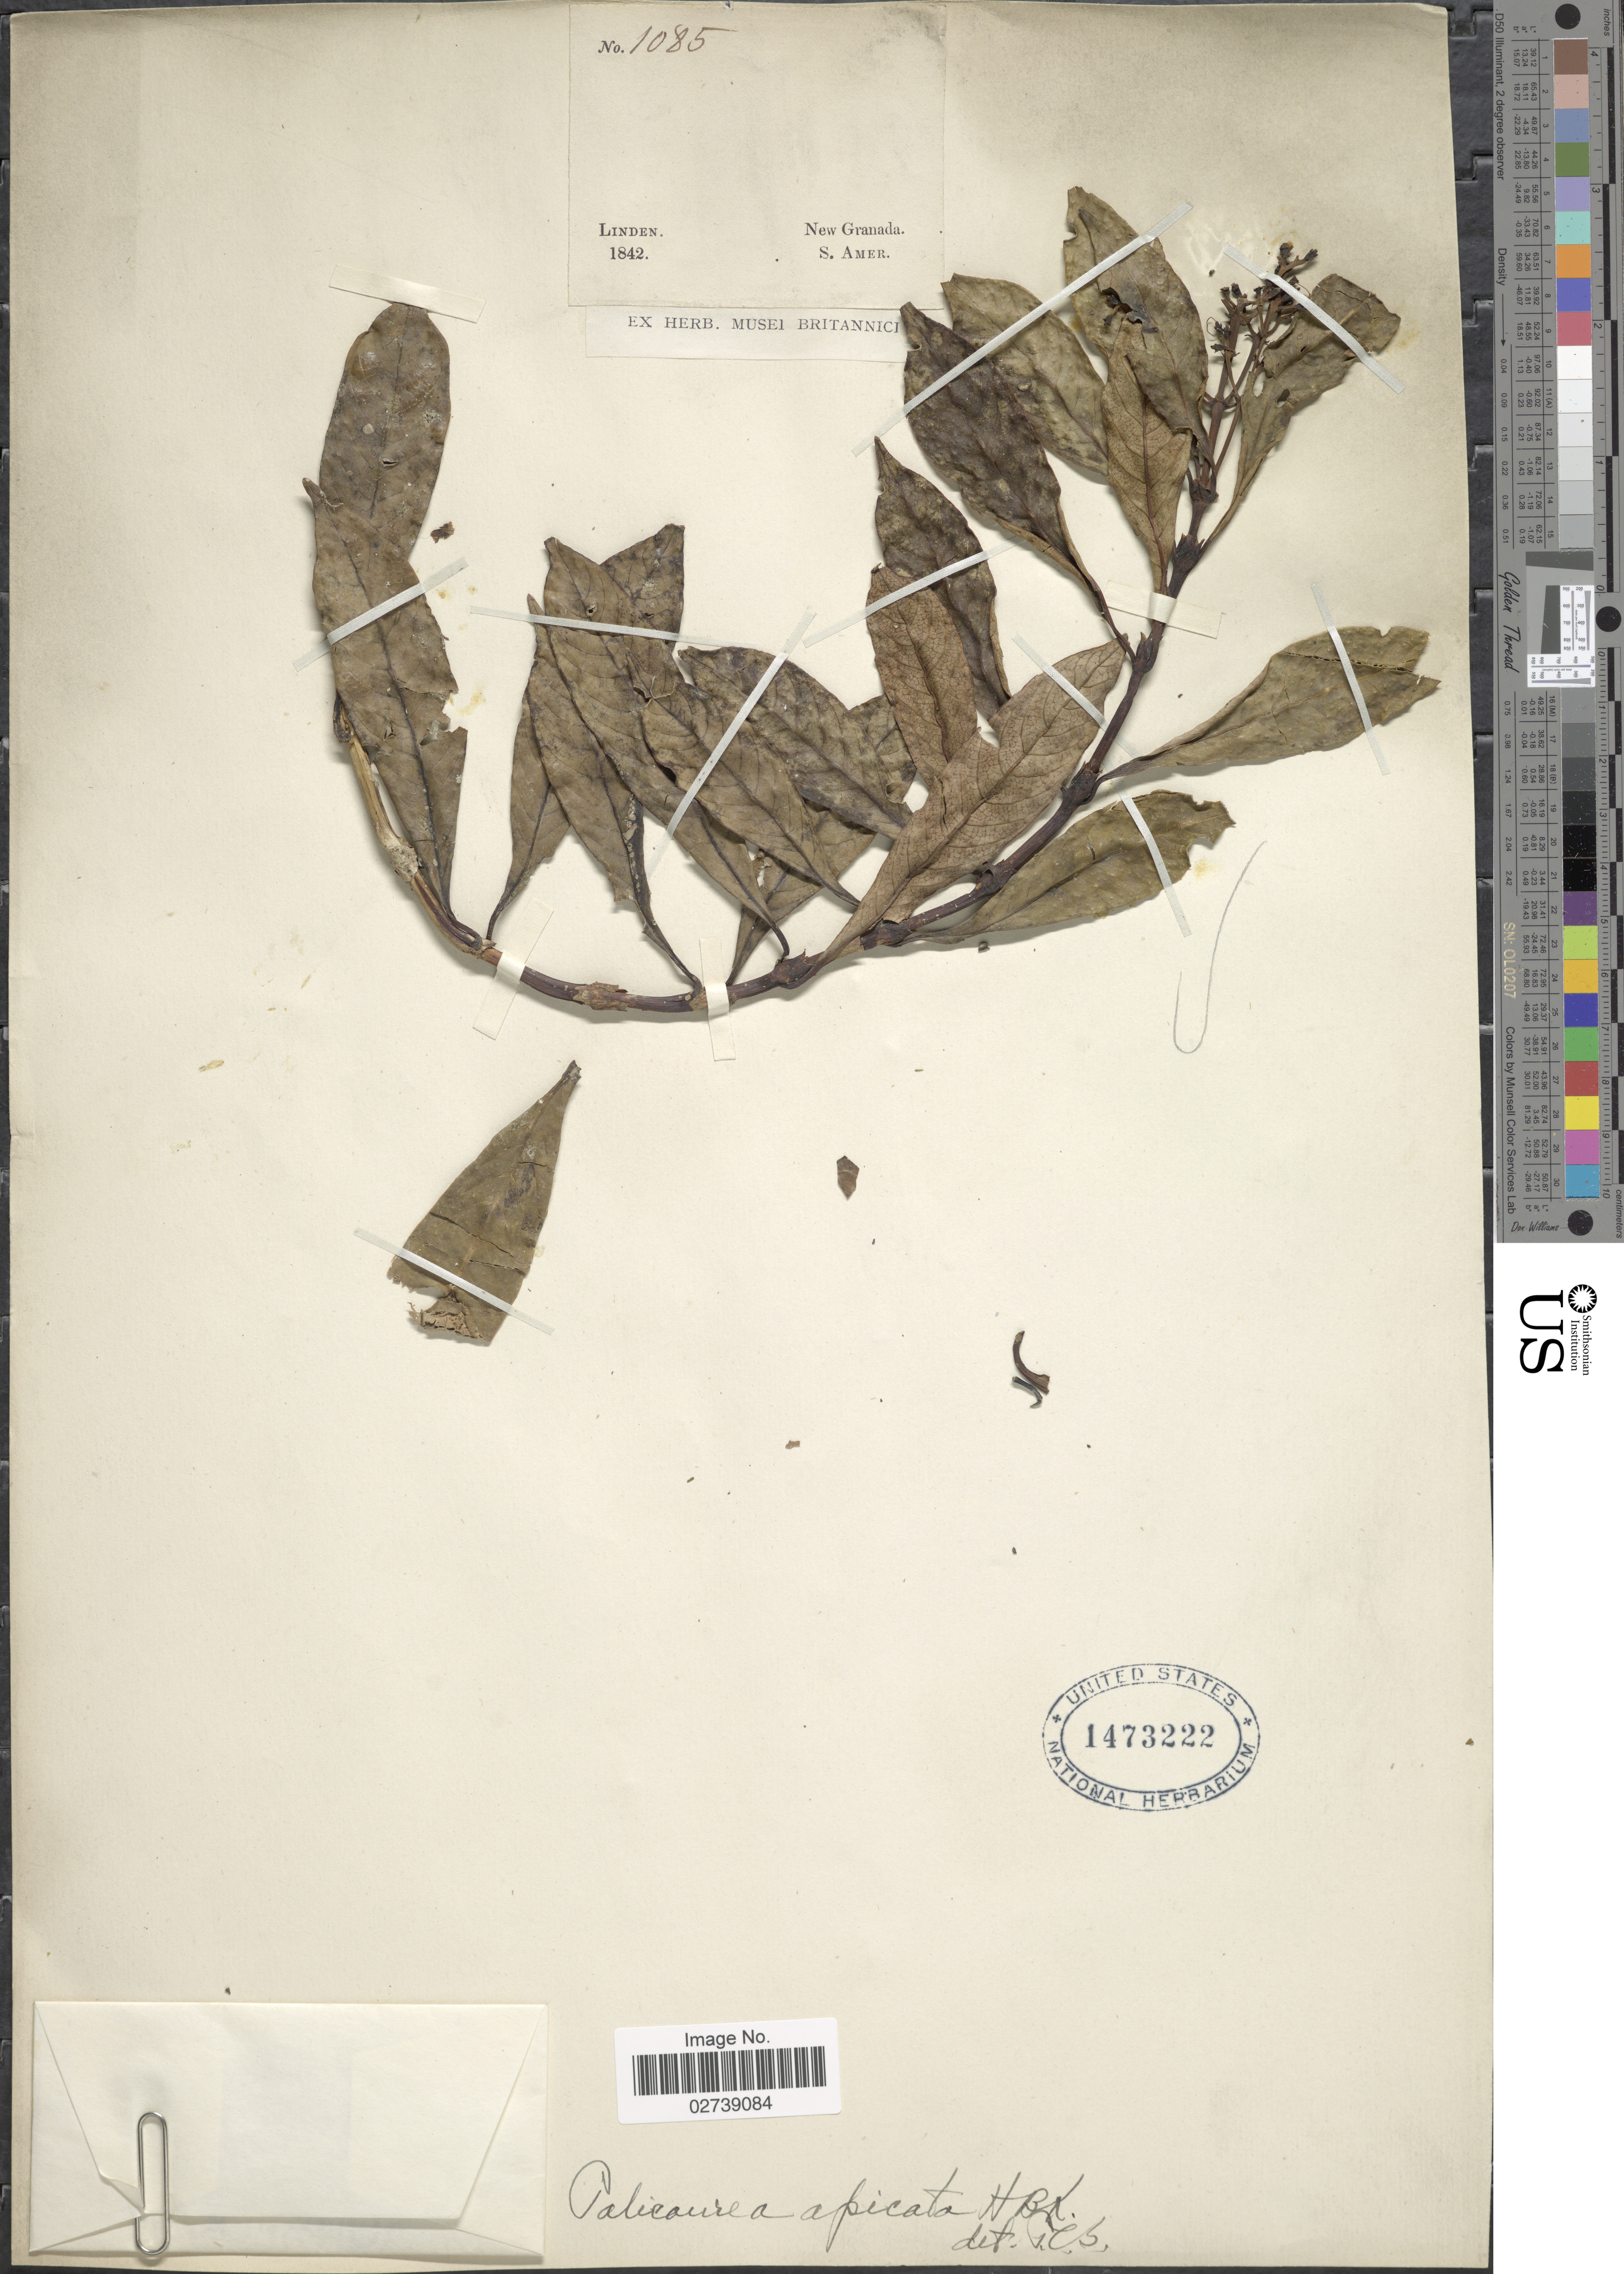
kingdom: Plantae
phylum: Tracheophyta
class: Magnoliopsida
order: Gentianales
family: Rubiaceae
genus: Palicourea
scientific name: Palicourea apicata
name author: Kunth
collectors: -- Linden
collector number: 1085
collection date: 1842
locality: New Granada. S. Amer.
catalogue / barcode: US 1473222